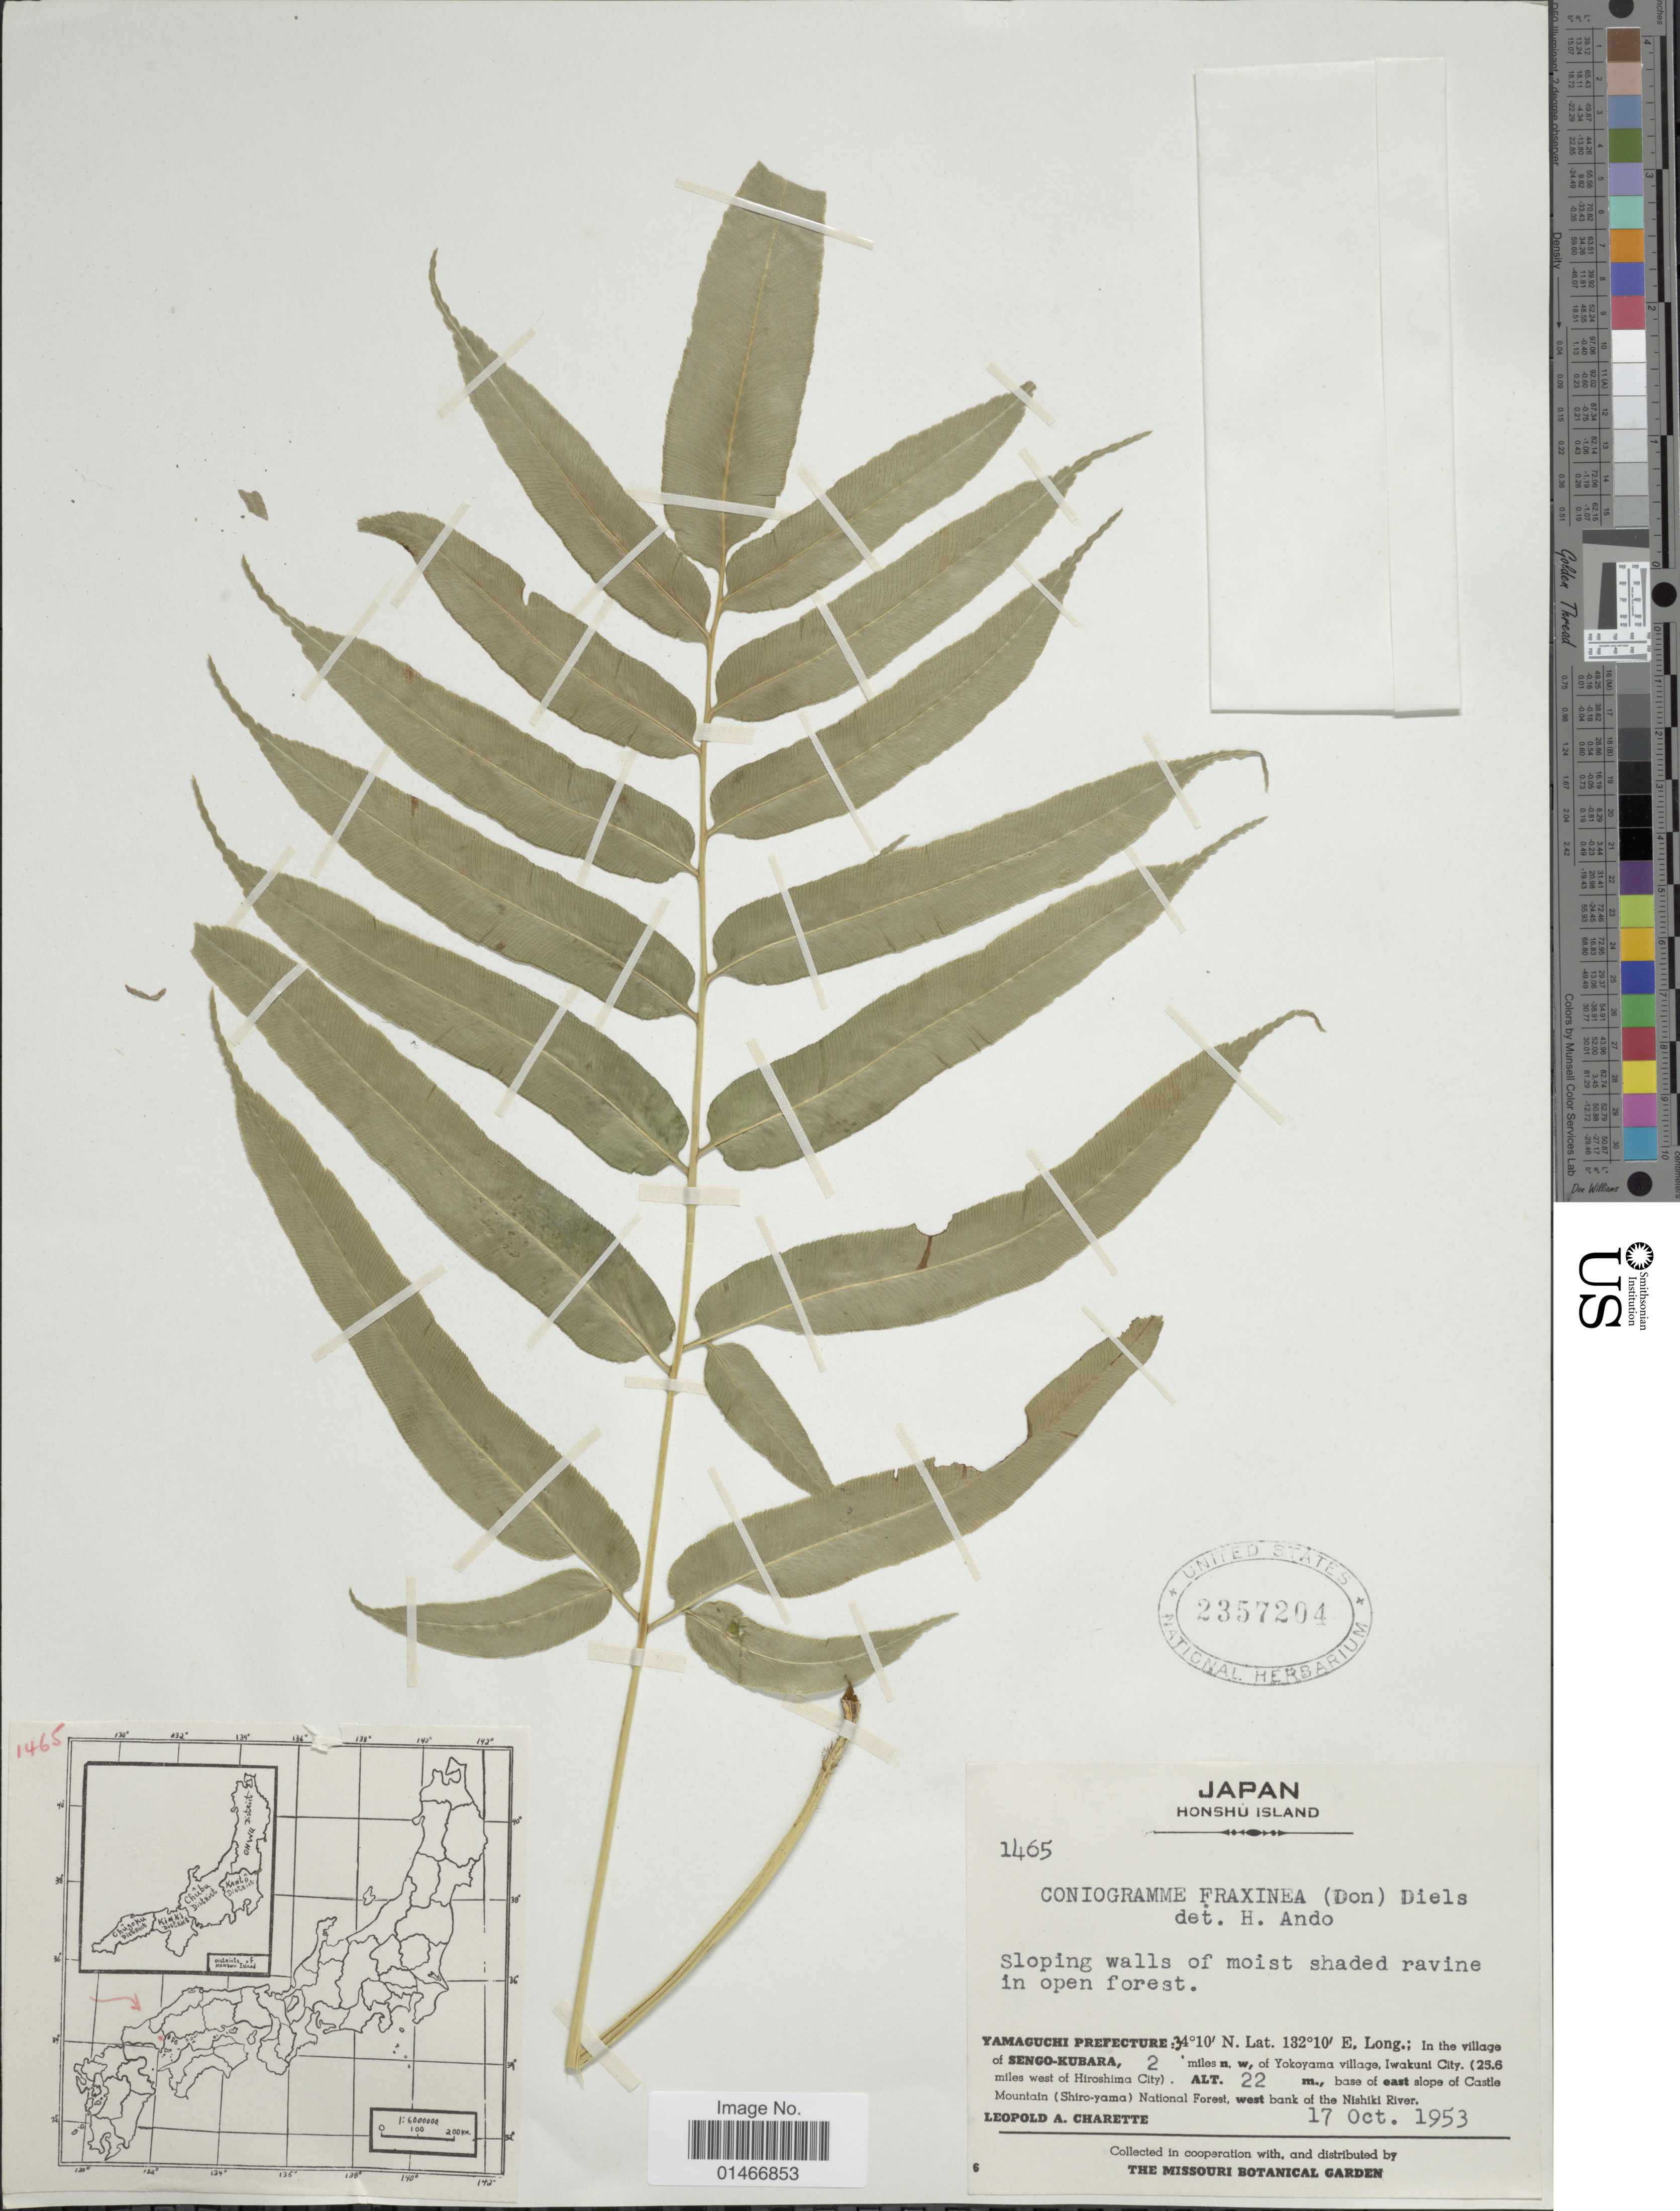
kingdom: Plantae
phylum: Tracheophyta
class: Polypodiopsida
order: Polypodiales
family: Pteridaceae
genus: Coniogramme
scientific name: Coniogramme intermedia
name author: Hieron.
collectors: L. A. Charette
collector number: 1465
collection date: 1953-10-17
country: Japan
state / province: Yamaguti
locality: Honshu Island. Yamaguchi Prefecture: In the village of Sengo-Kubara, 2 miles n, w, of Yokoyama village, Iwakuni CIty. (25.6 miles west of Hiroshima City). Base of east slope of Castle Mountain (Shiro-yama) National Forest, west bank of the Nishiki River.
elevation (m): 22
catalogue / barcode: US 2357204